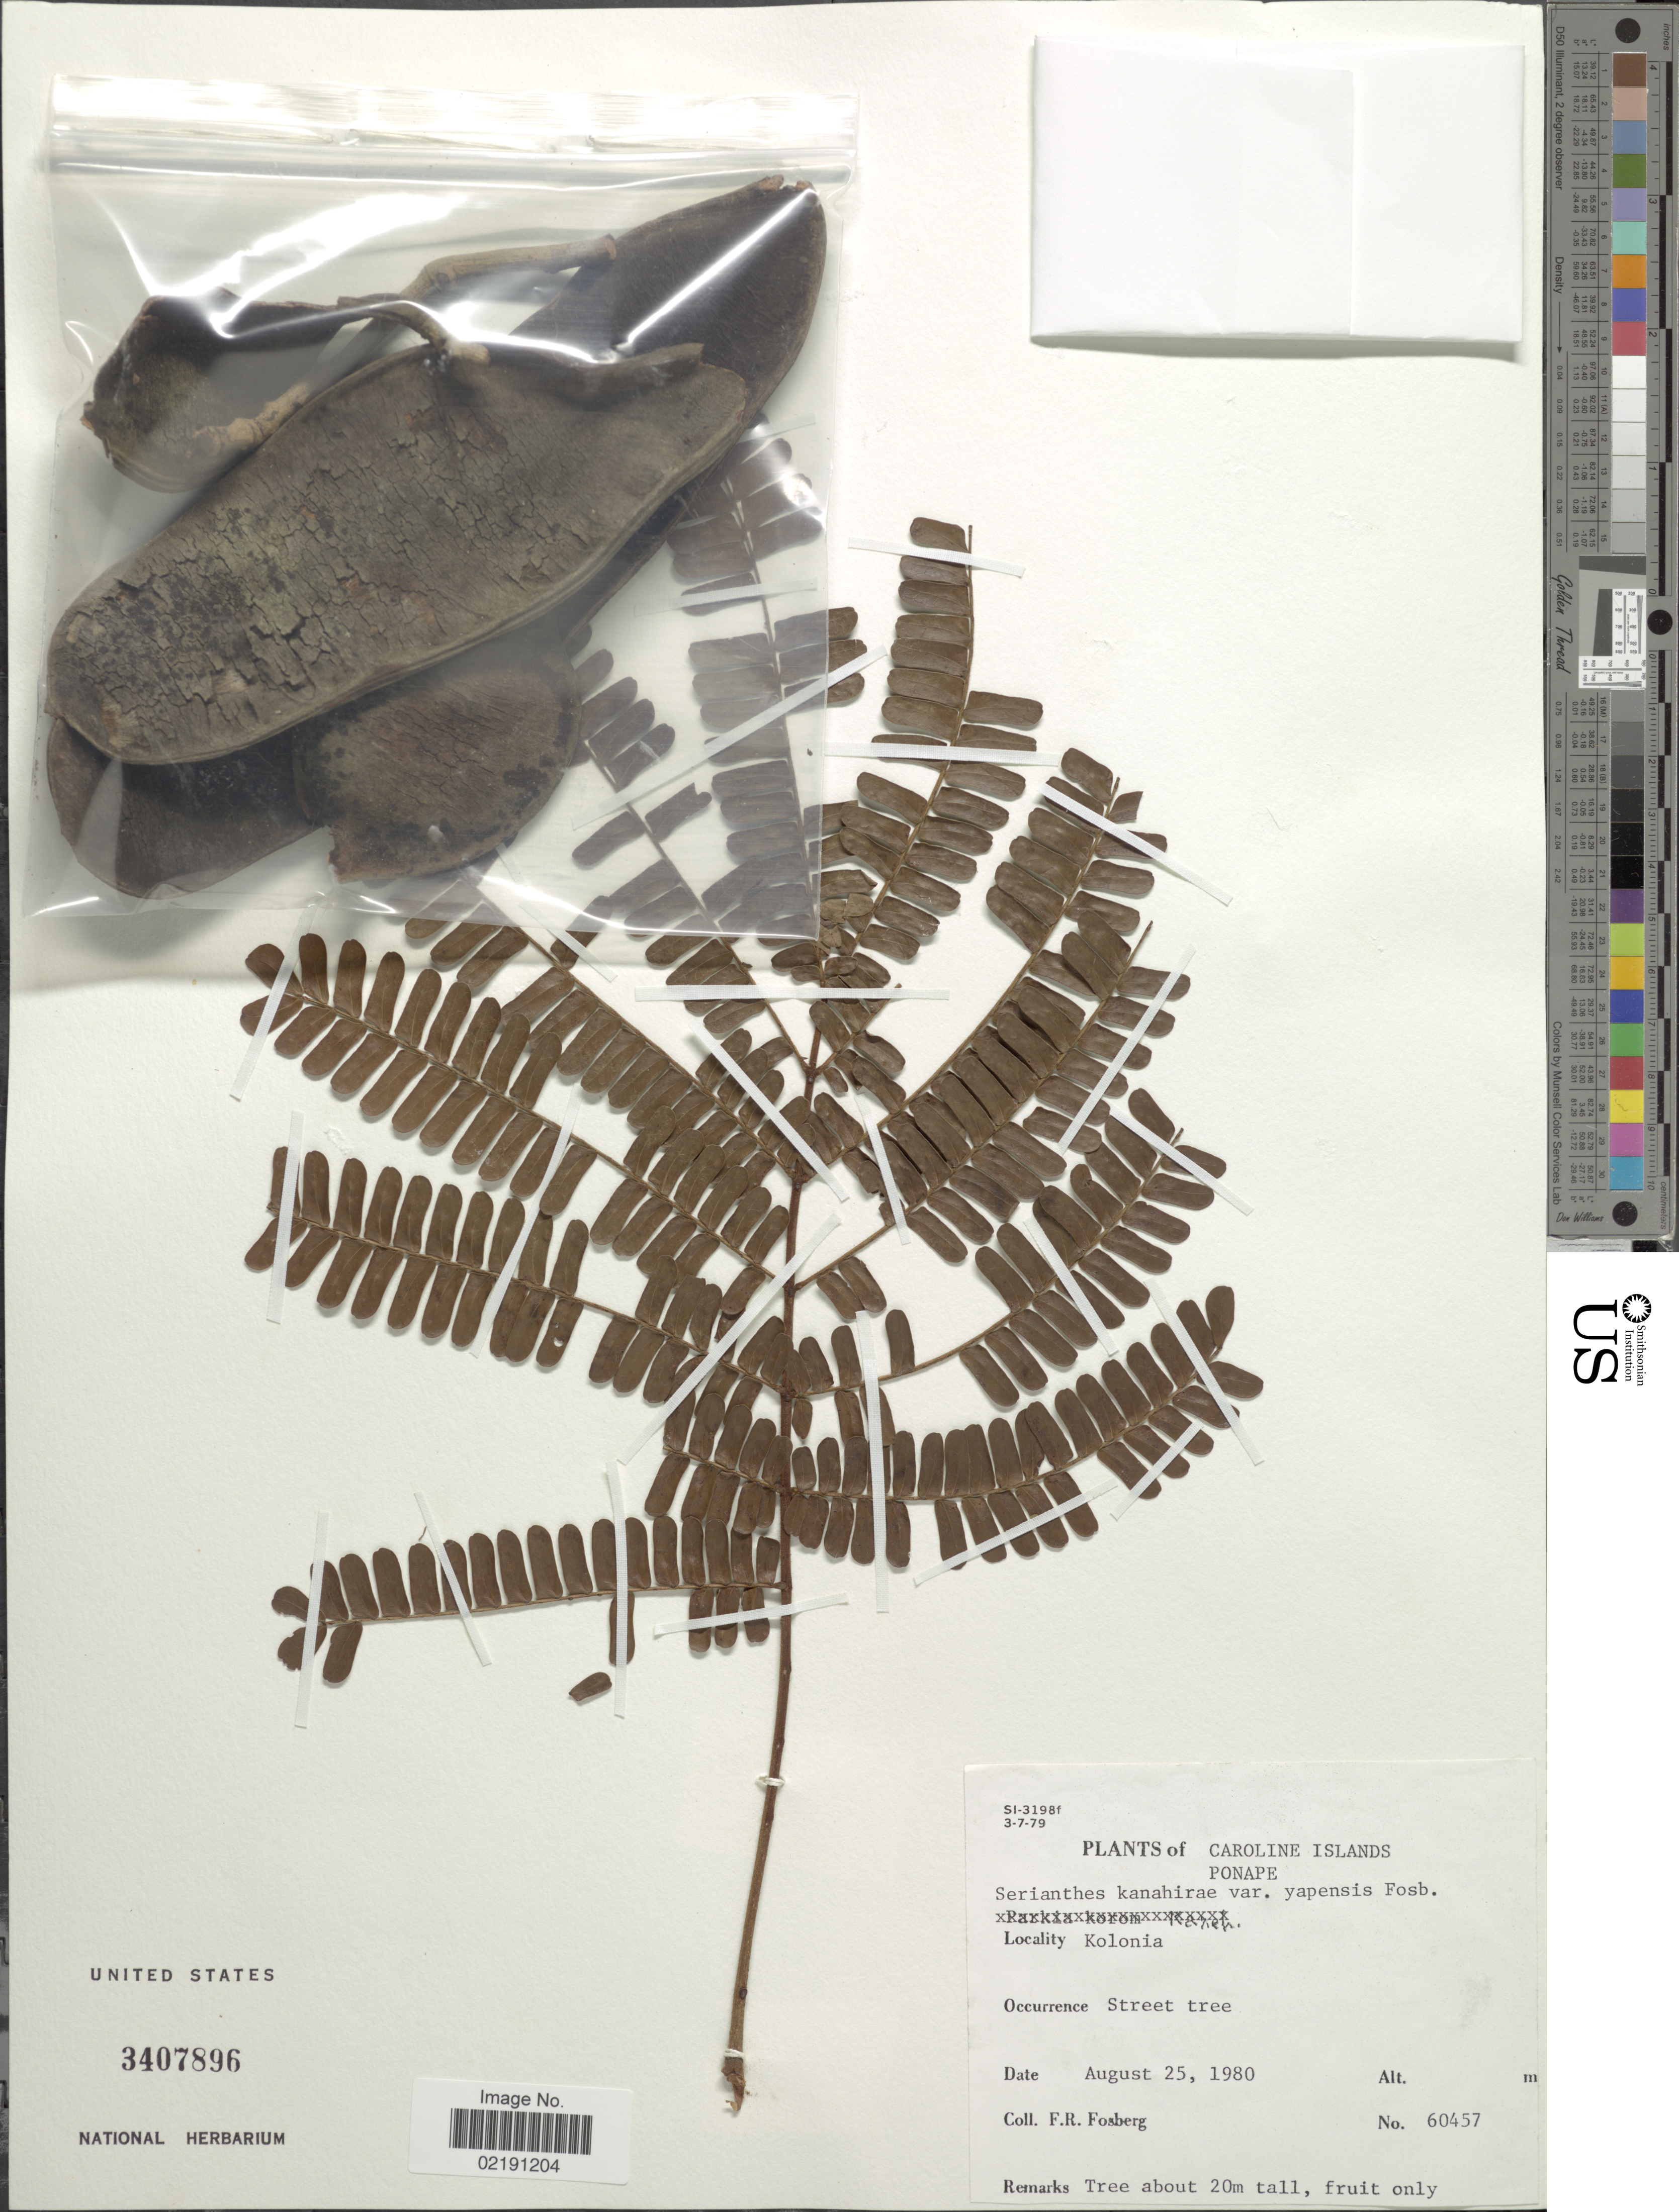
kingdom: Plantae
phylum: Tracheophyta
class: Magnoliopsida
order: Fabales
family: Fabaceae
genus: Serianthes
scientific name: Serianthes kanehirae var. yapensis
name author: Fosberg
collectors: F. R. Fosberg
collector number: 60457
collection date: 1980-08-25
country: Micronesia, Federated States of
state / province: Pohnpei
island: Pohnpei [Ponape]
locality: Caroline Islands. Ponape. Kolonia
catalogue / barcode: US 3407896